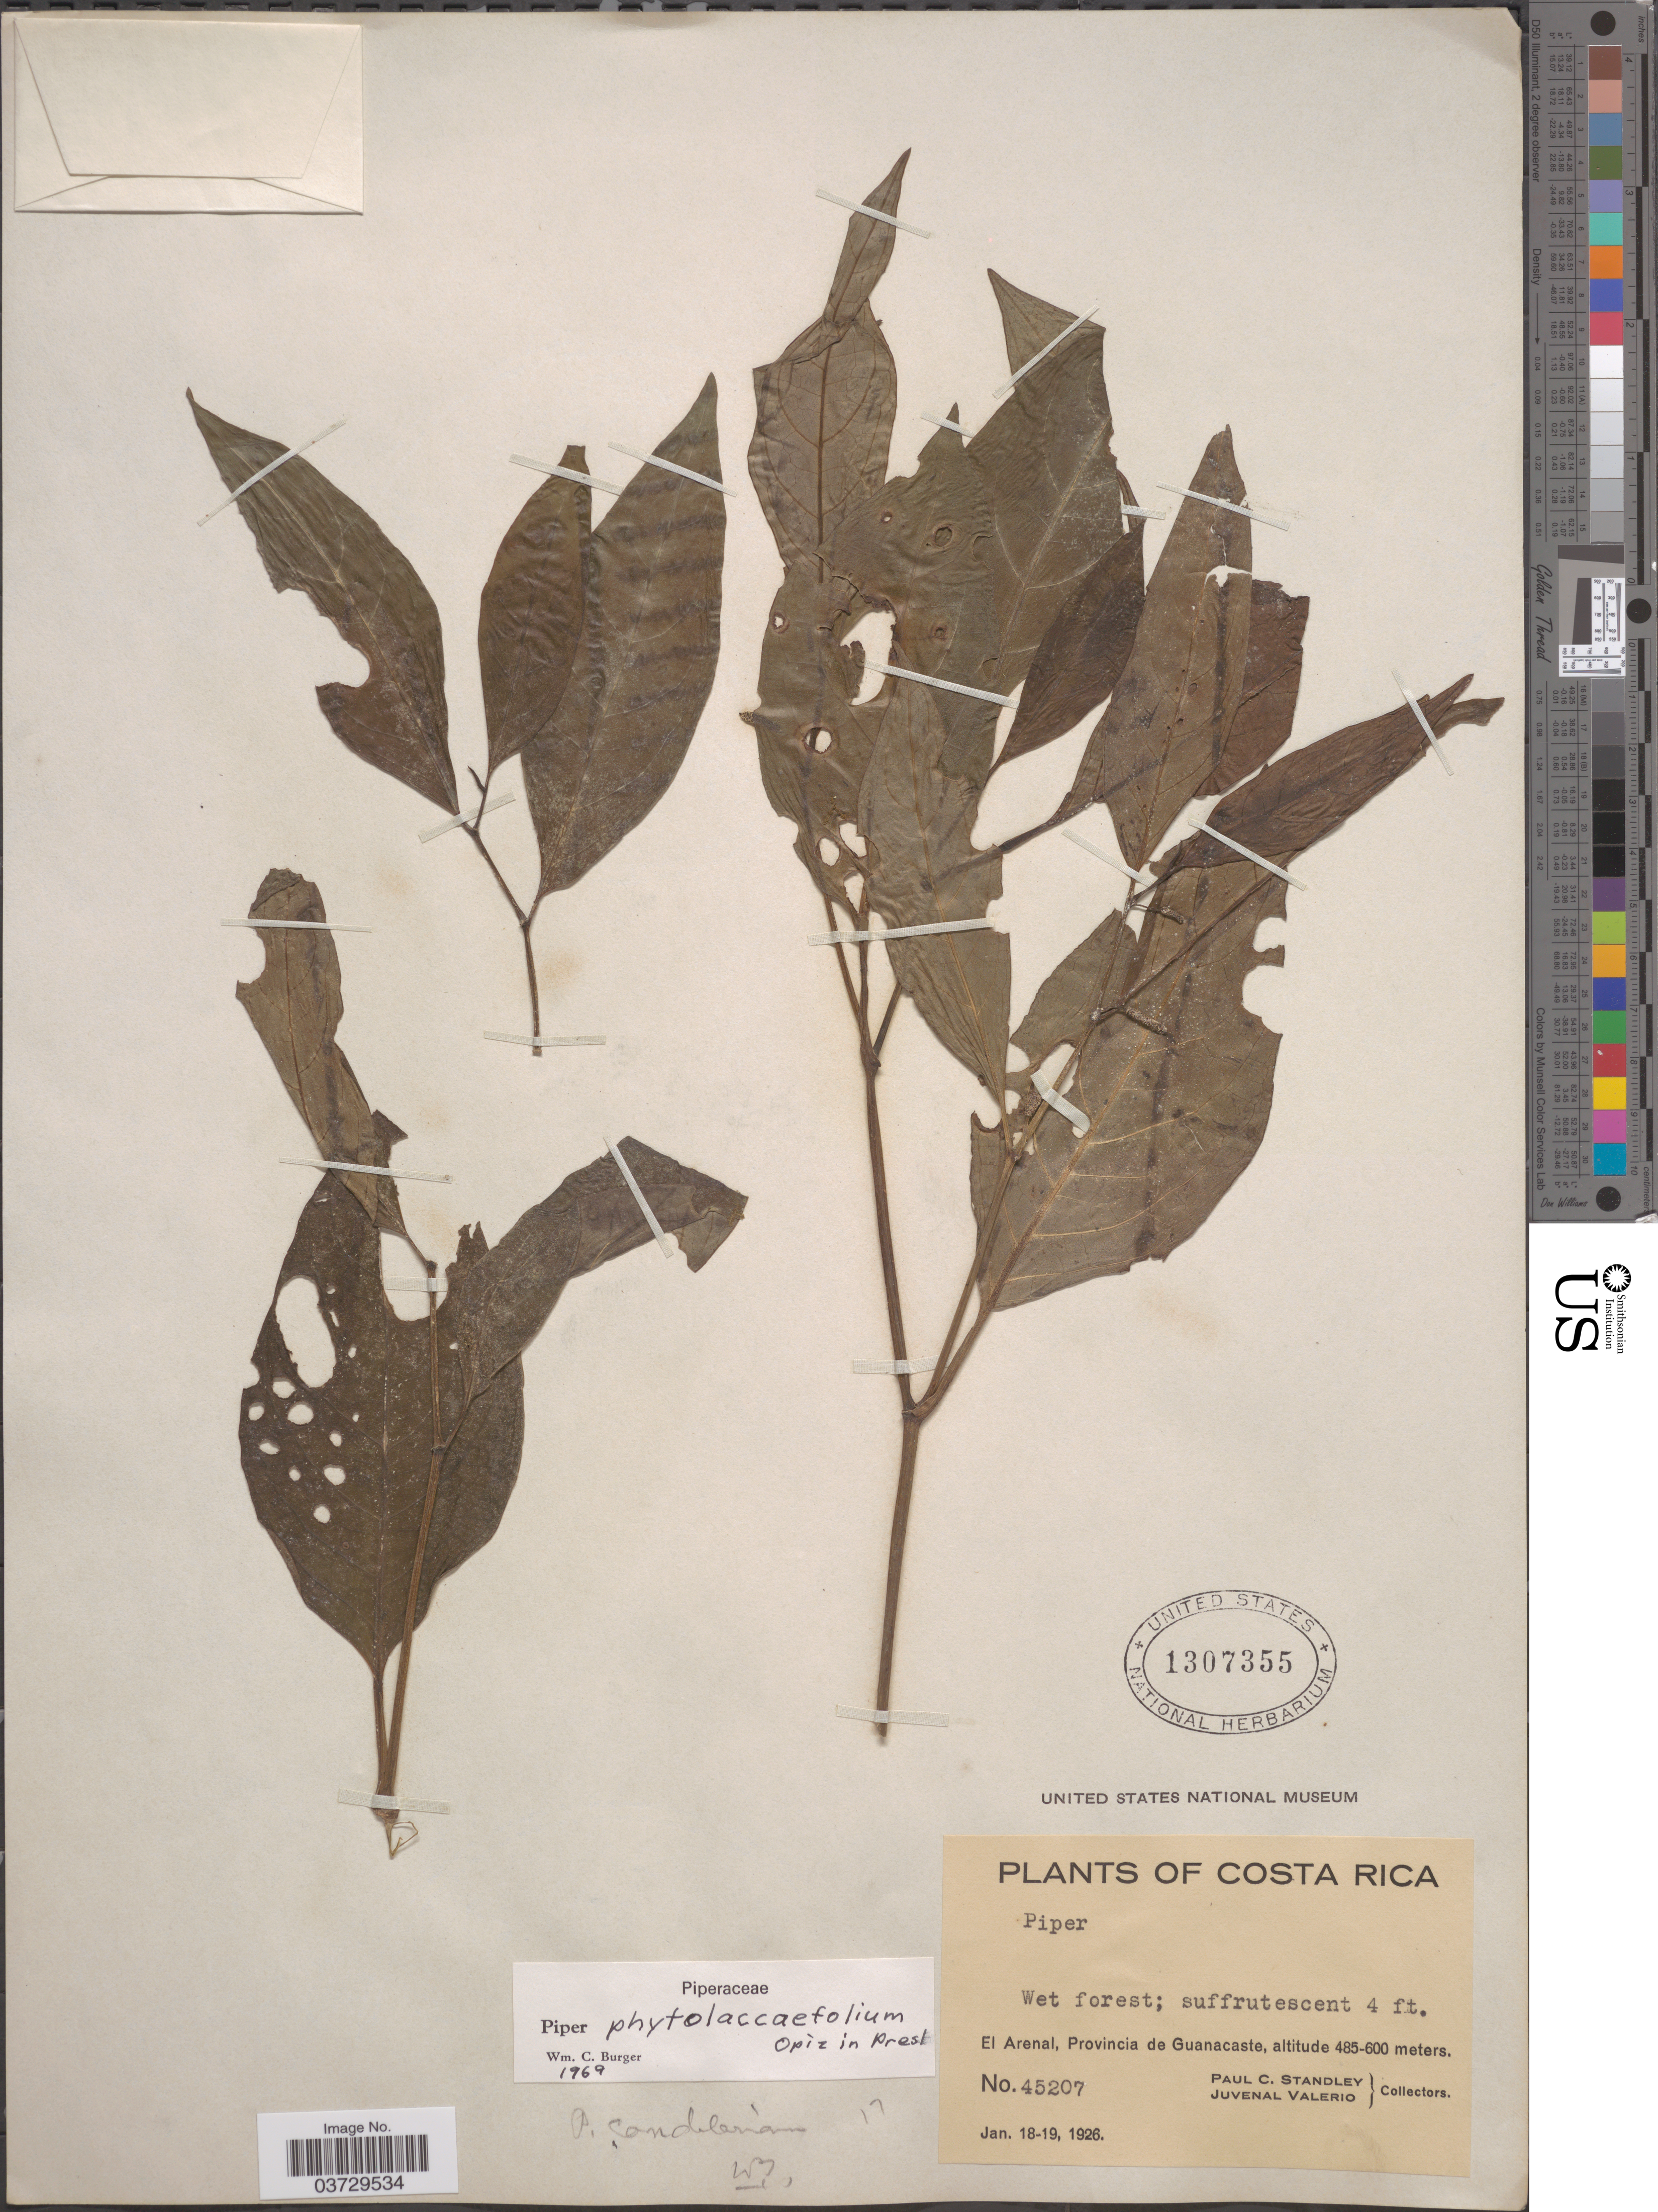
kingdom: Plantae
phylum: Tracheophyta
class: Magnoliopsida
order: Piperales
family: Piperaceae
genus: Piper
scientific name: Piper phytolaccifolium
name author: Opiz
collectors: P. C. Standley & J. Valerio R.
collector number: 45207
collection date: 1926-01-18/1926-01-19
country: Costa Rica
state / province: Guanacaste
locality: El Arenal.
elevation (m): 485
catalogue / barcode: US 1307355